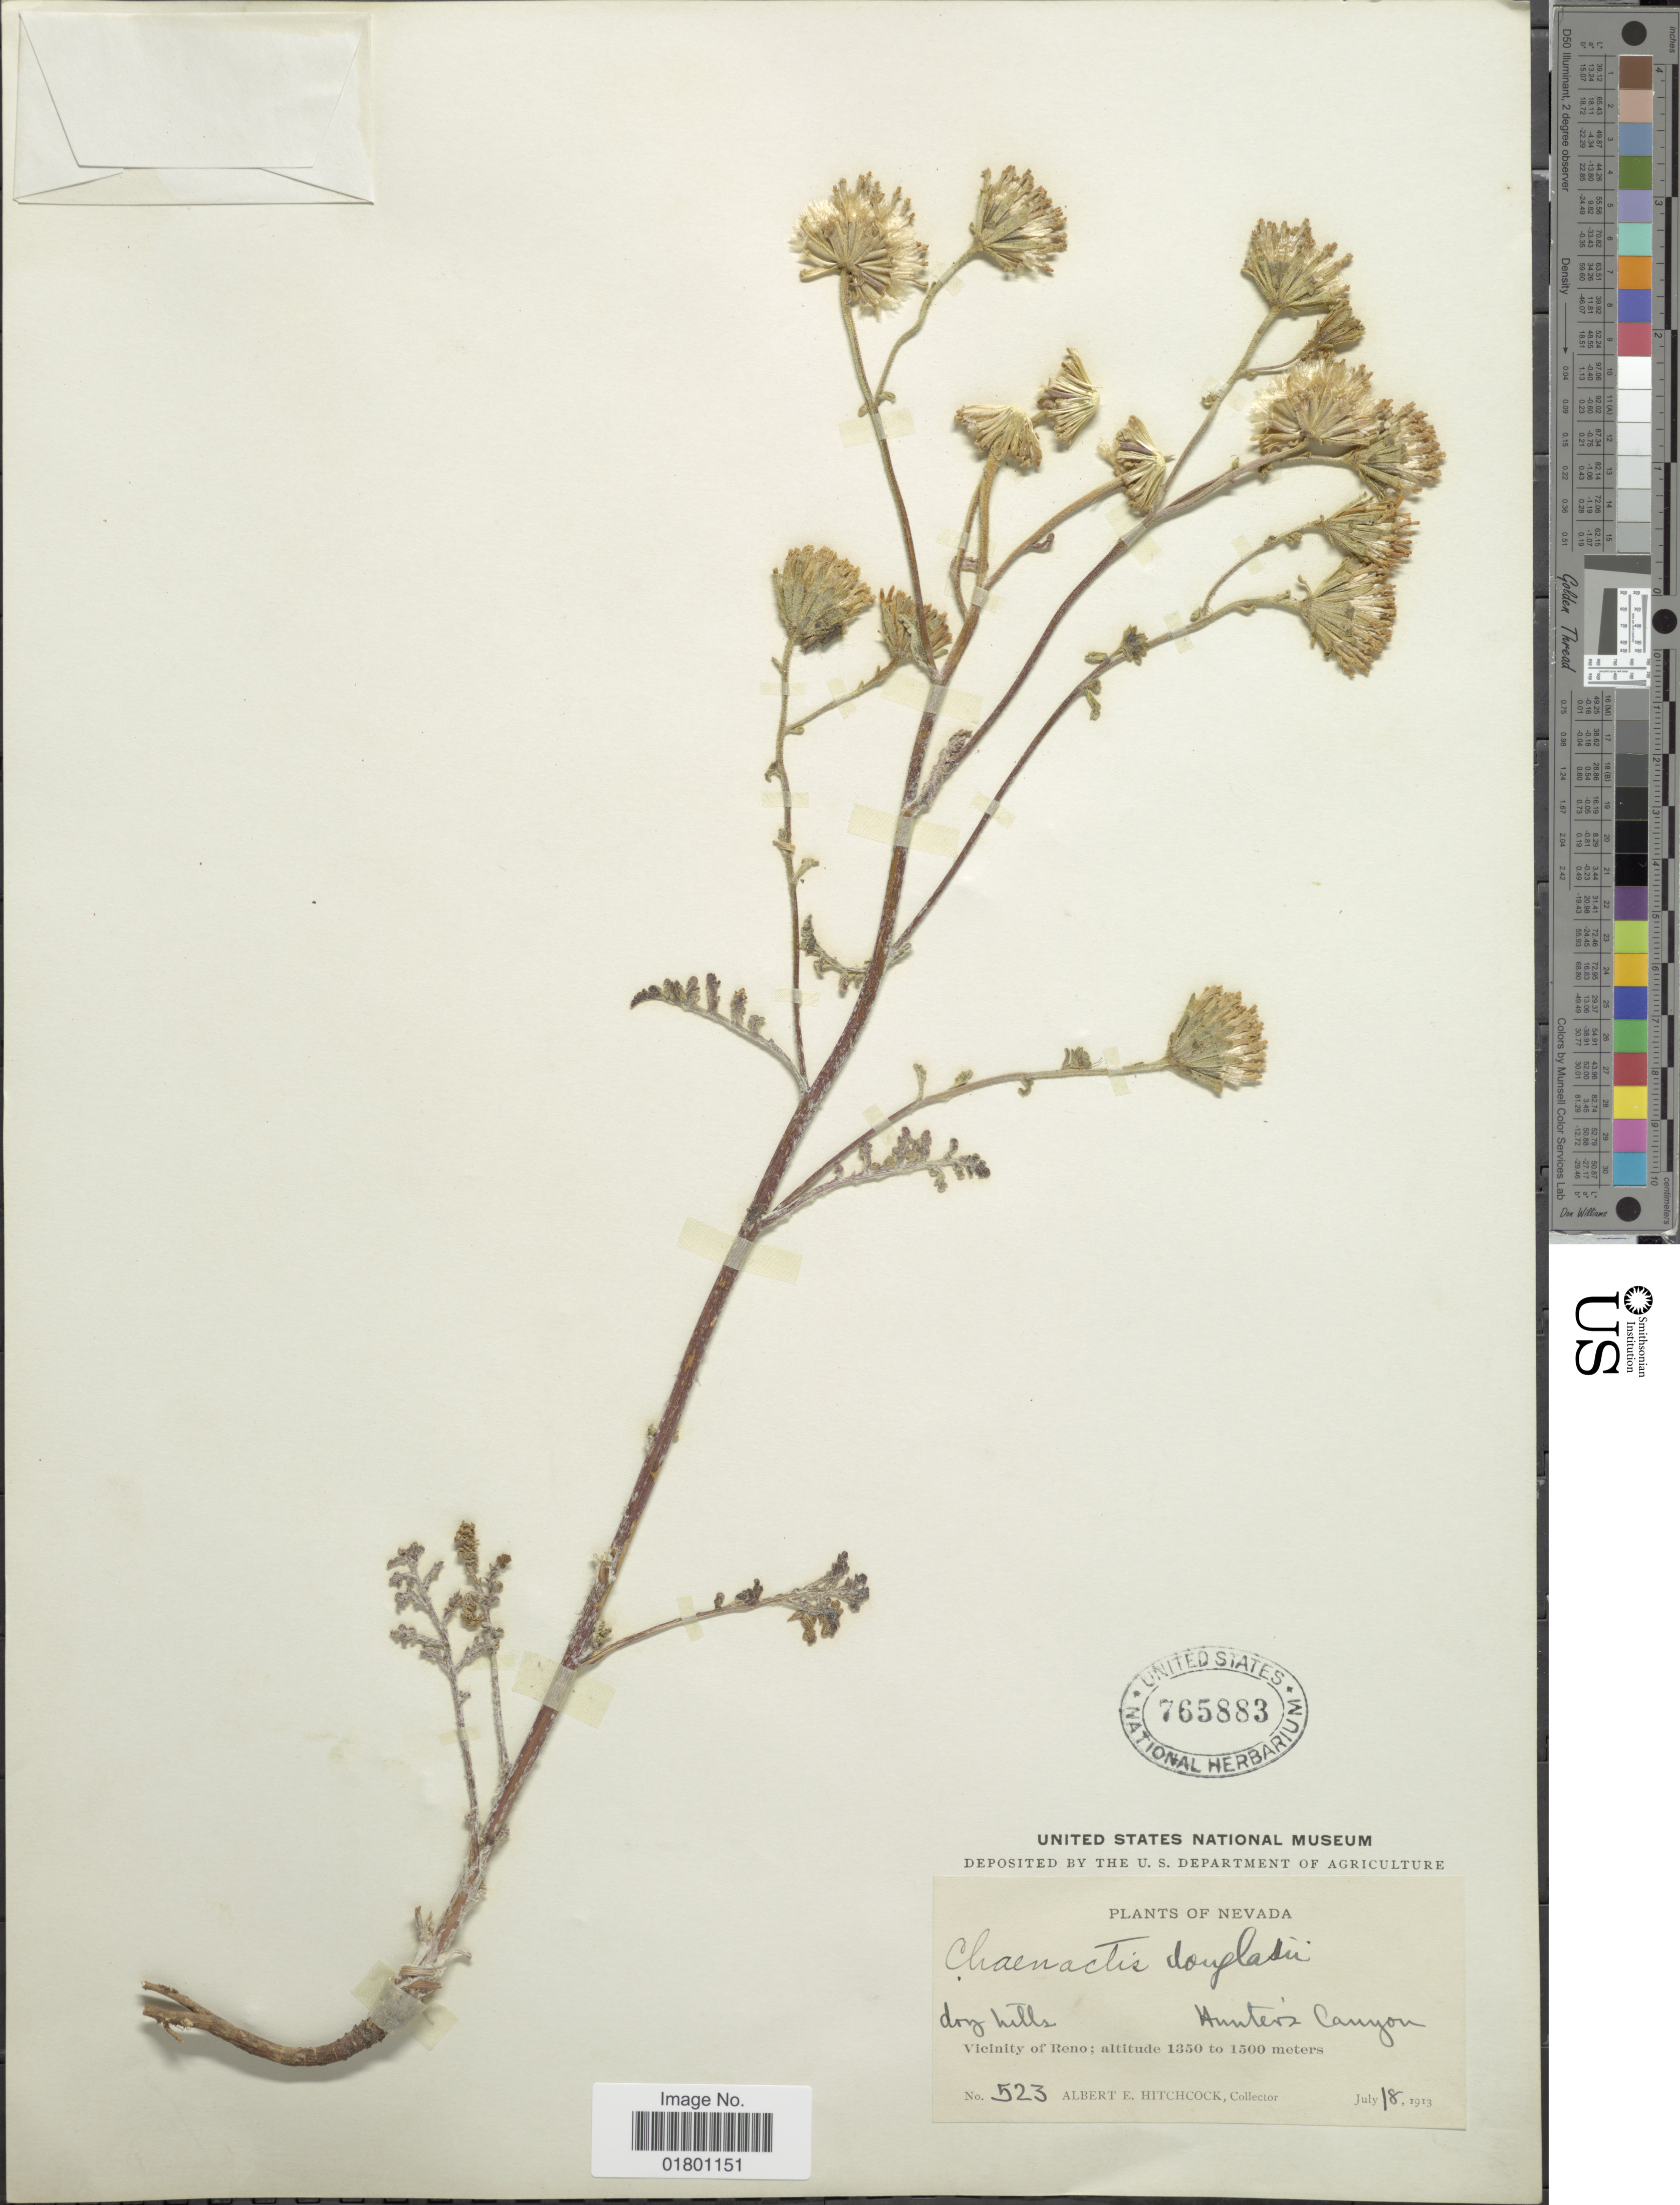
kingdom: Plantae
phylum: Tracheophyta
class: Magnoliopsida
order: Asterales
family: Asteraceae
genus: Chaenactis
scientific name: Chaenactis douglasii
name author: Hook. & Arn.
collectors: A. Hitchcock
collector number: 523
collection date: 1913-07-18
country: United States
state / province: Nevada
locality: Dry hills, Vicinity of Reno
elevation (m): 1350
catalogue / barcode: US 765883